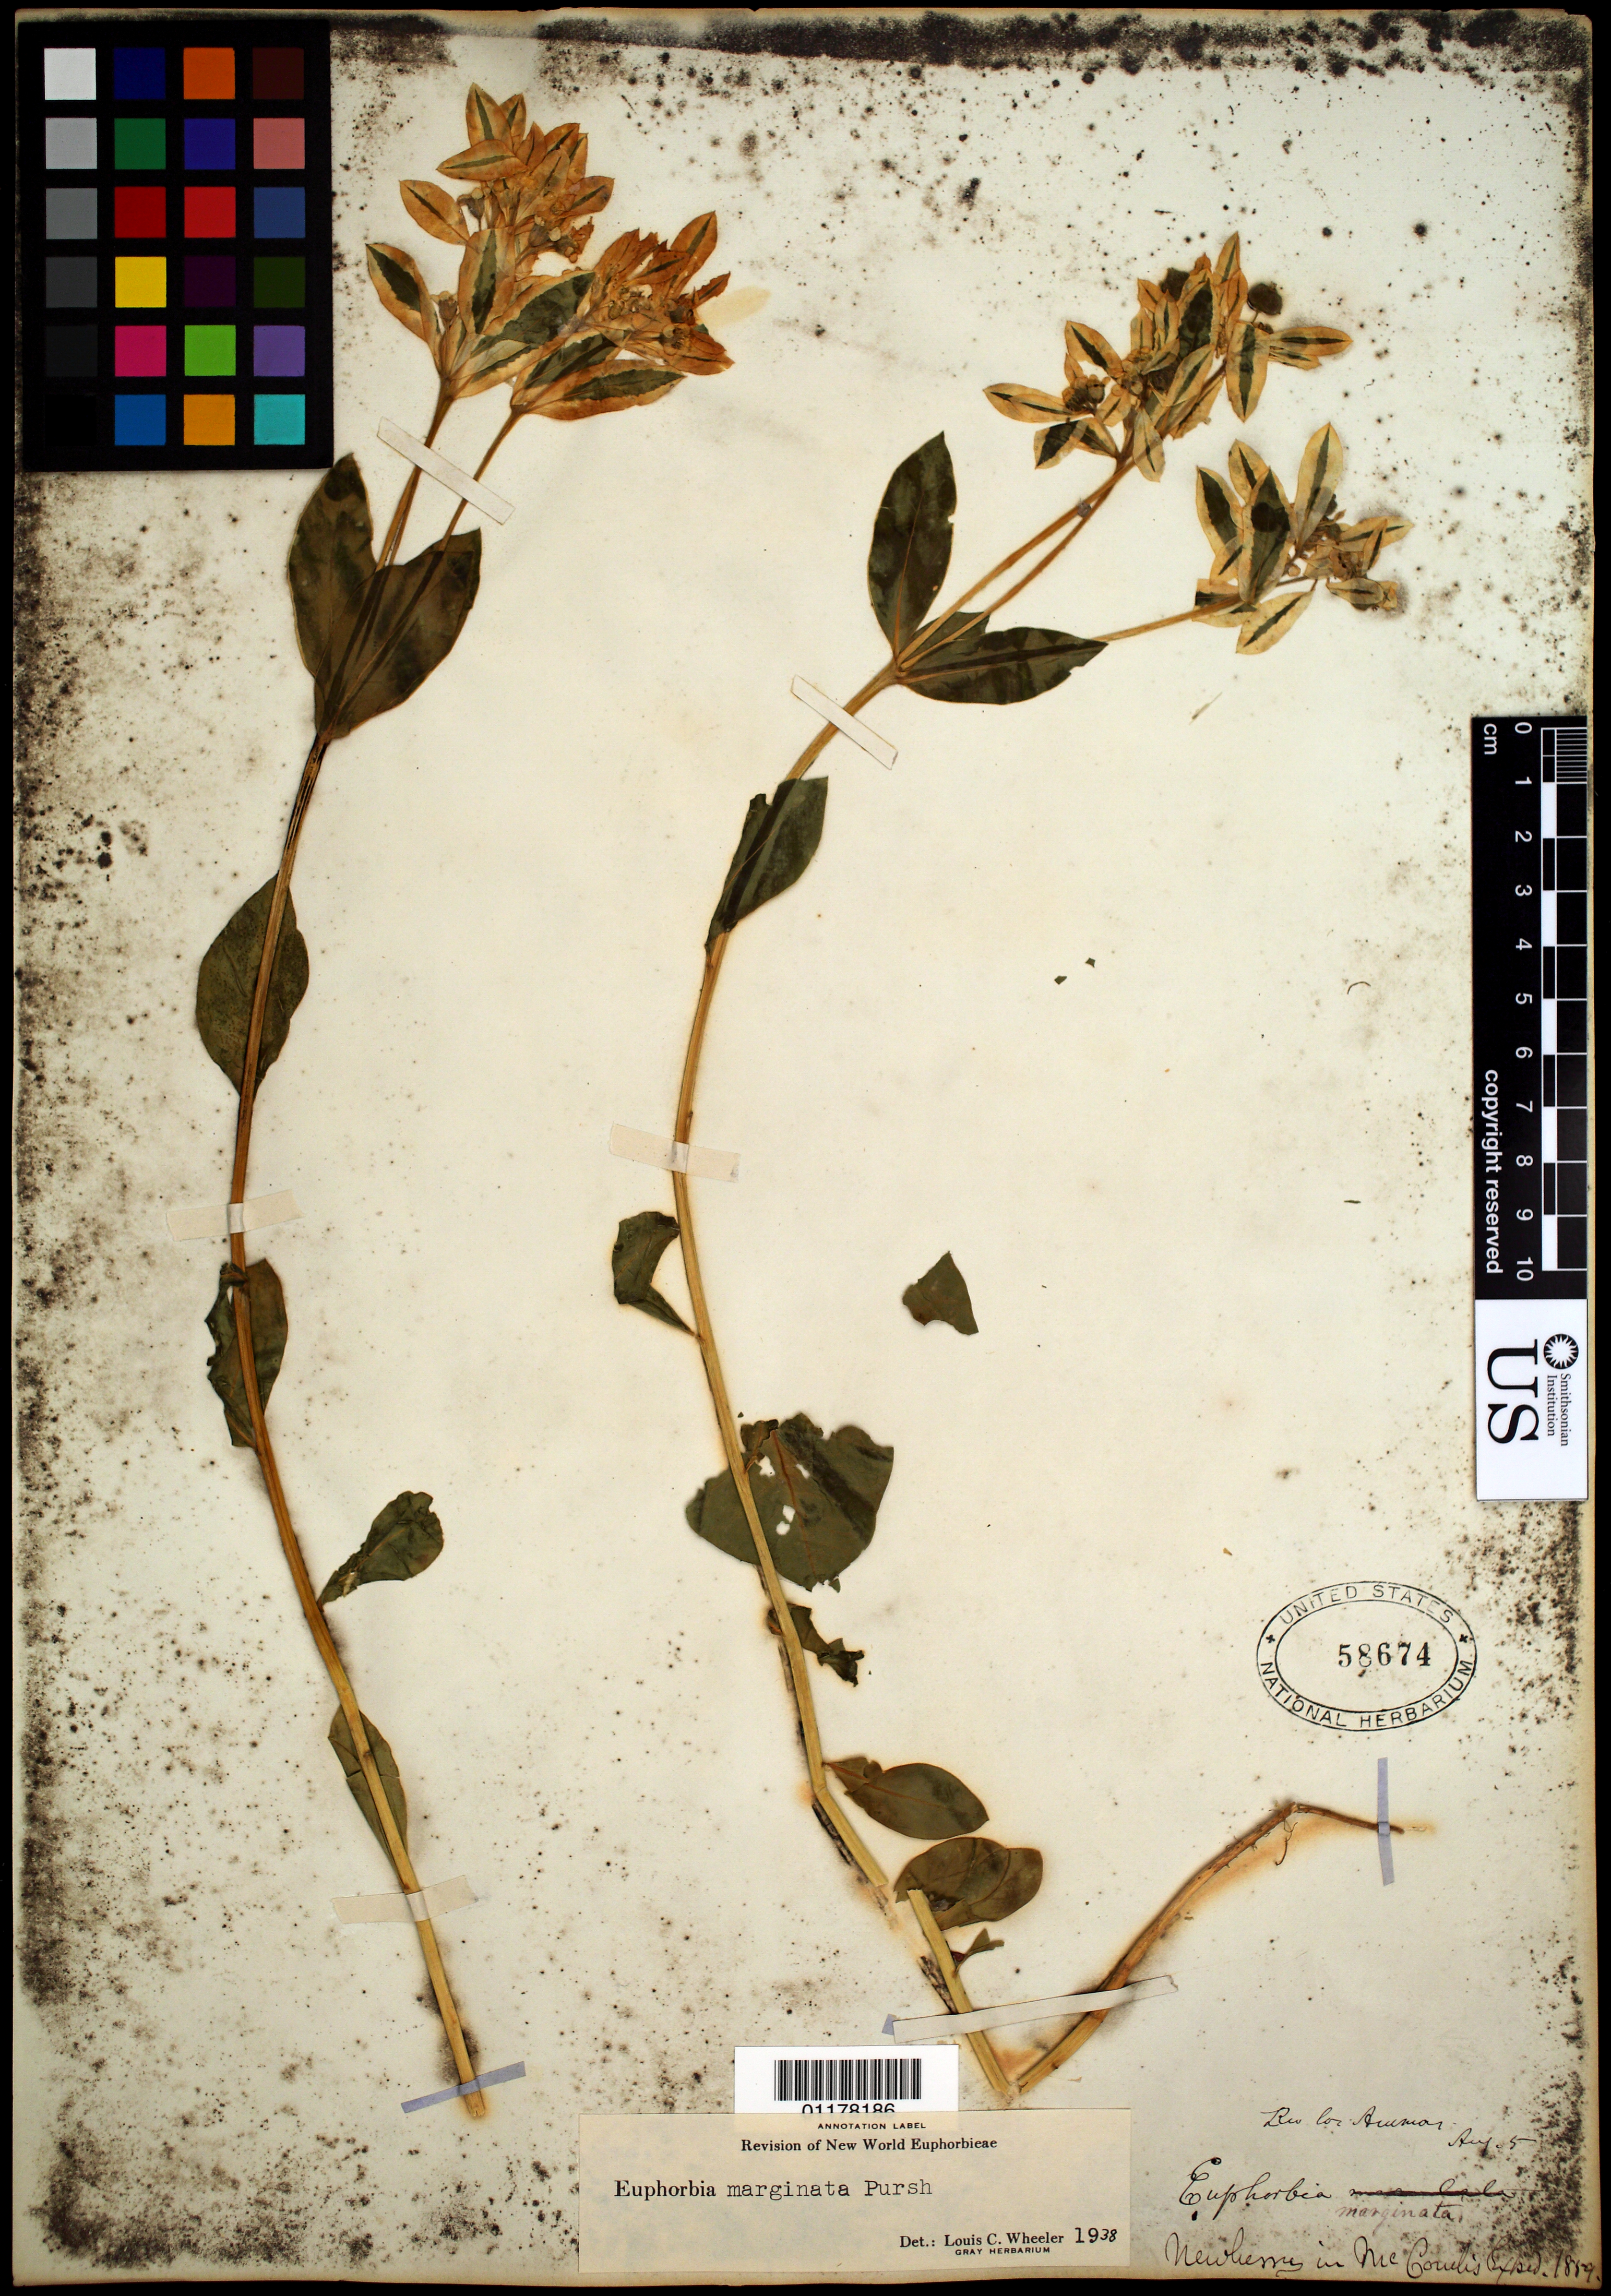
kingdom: Plantae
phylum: Tracheophyta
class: Magnoliopsida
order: Malpighiales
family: Euphorbiaceae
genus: Euphorbia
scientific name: Euphorbia marginata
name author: Pursh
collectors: J. S. Newberry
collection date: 1859-08-05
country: United States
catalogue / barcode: US 58674